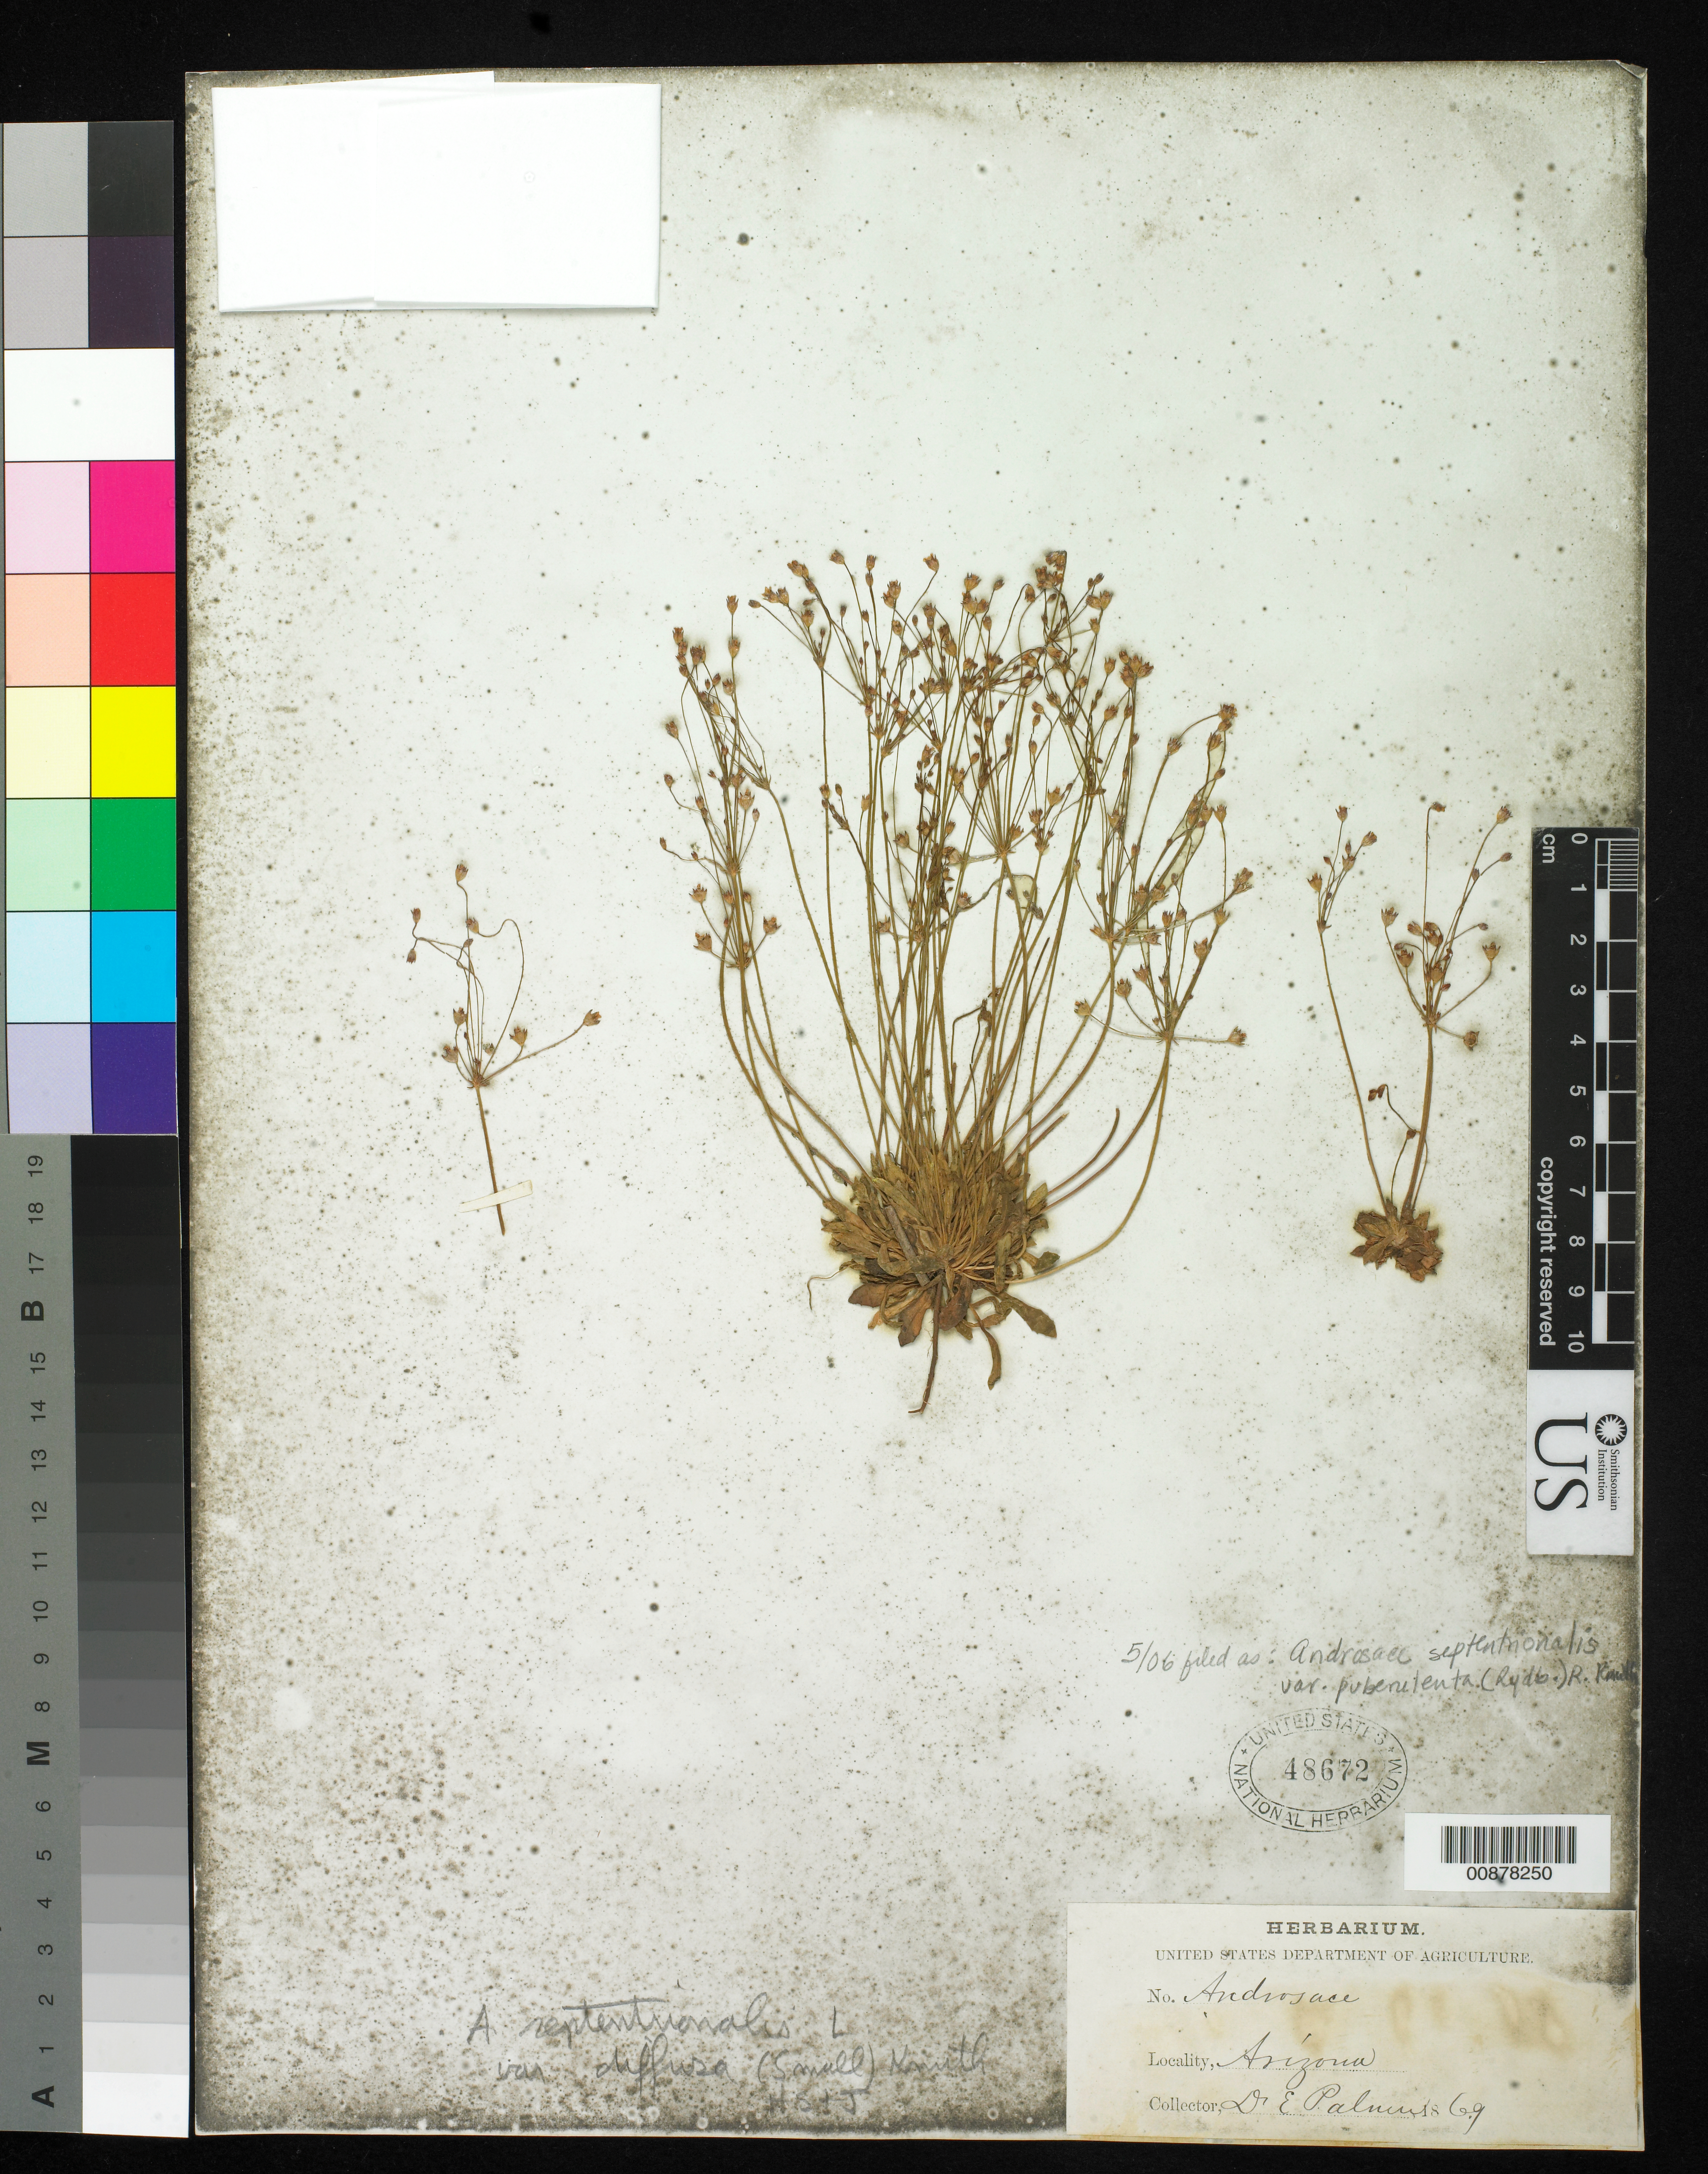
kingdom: Plantae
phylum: Tracheophyta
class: Magnoliopsida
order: Ericales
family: Primulaceae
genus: Androsace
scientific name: Androsace septentrionalis var. puberulenta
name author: (Rydb.) R. Knuth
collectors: E. Palmer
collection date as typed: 1869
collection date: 1869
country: United States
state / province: Arizona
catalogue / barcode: US 48672